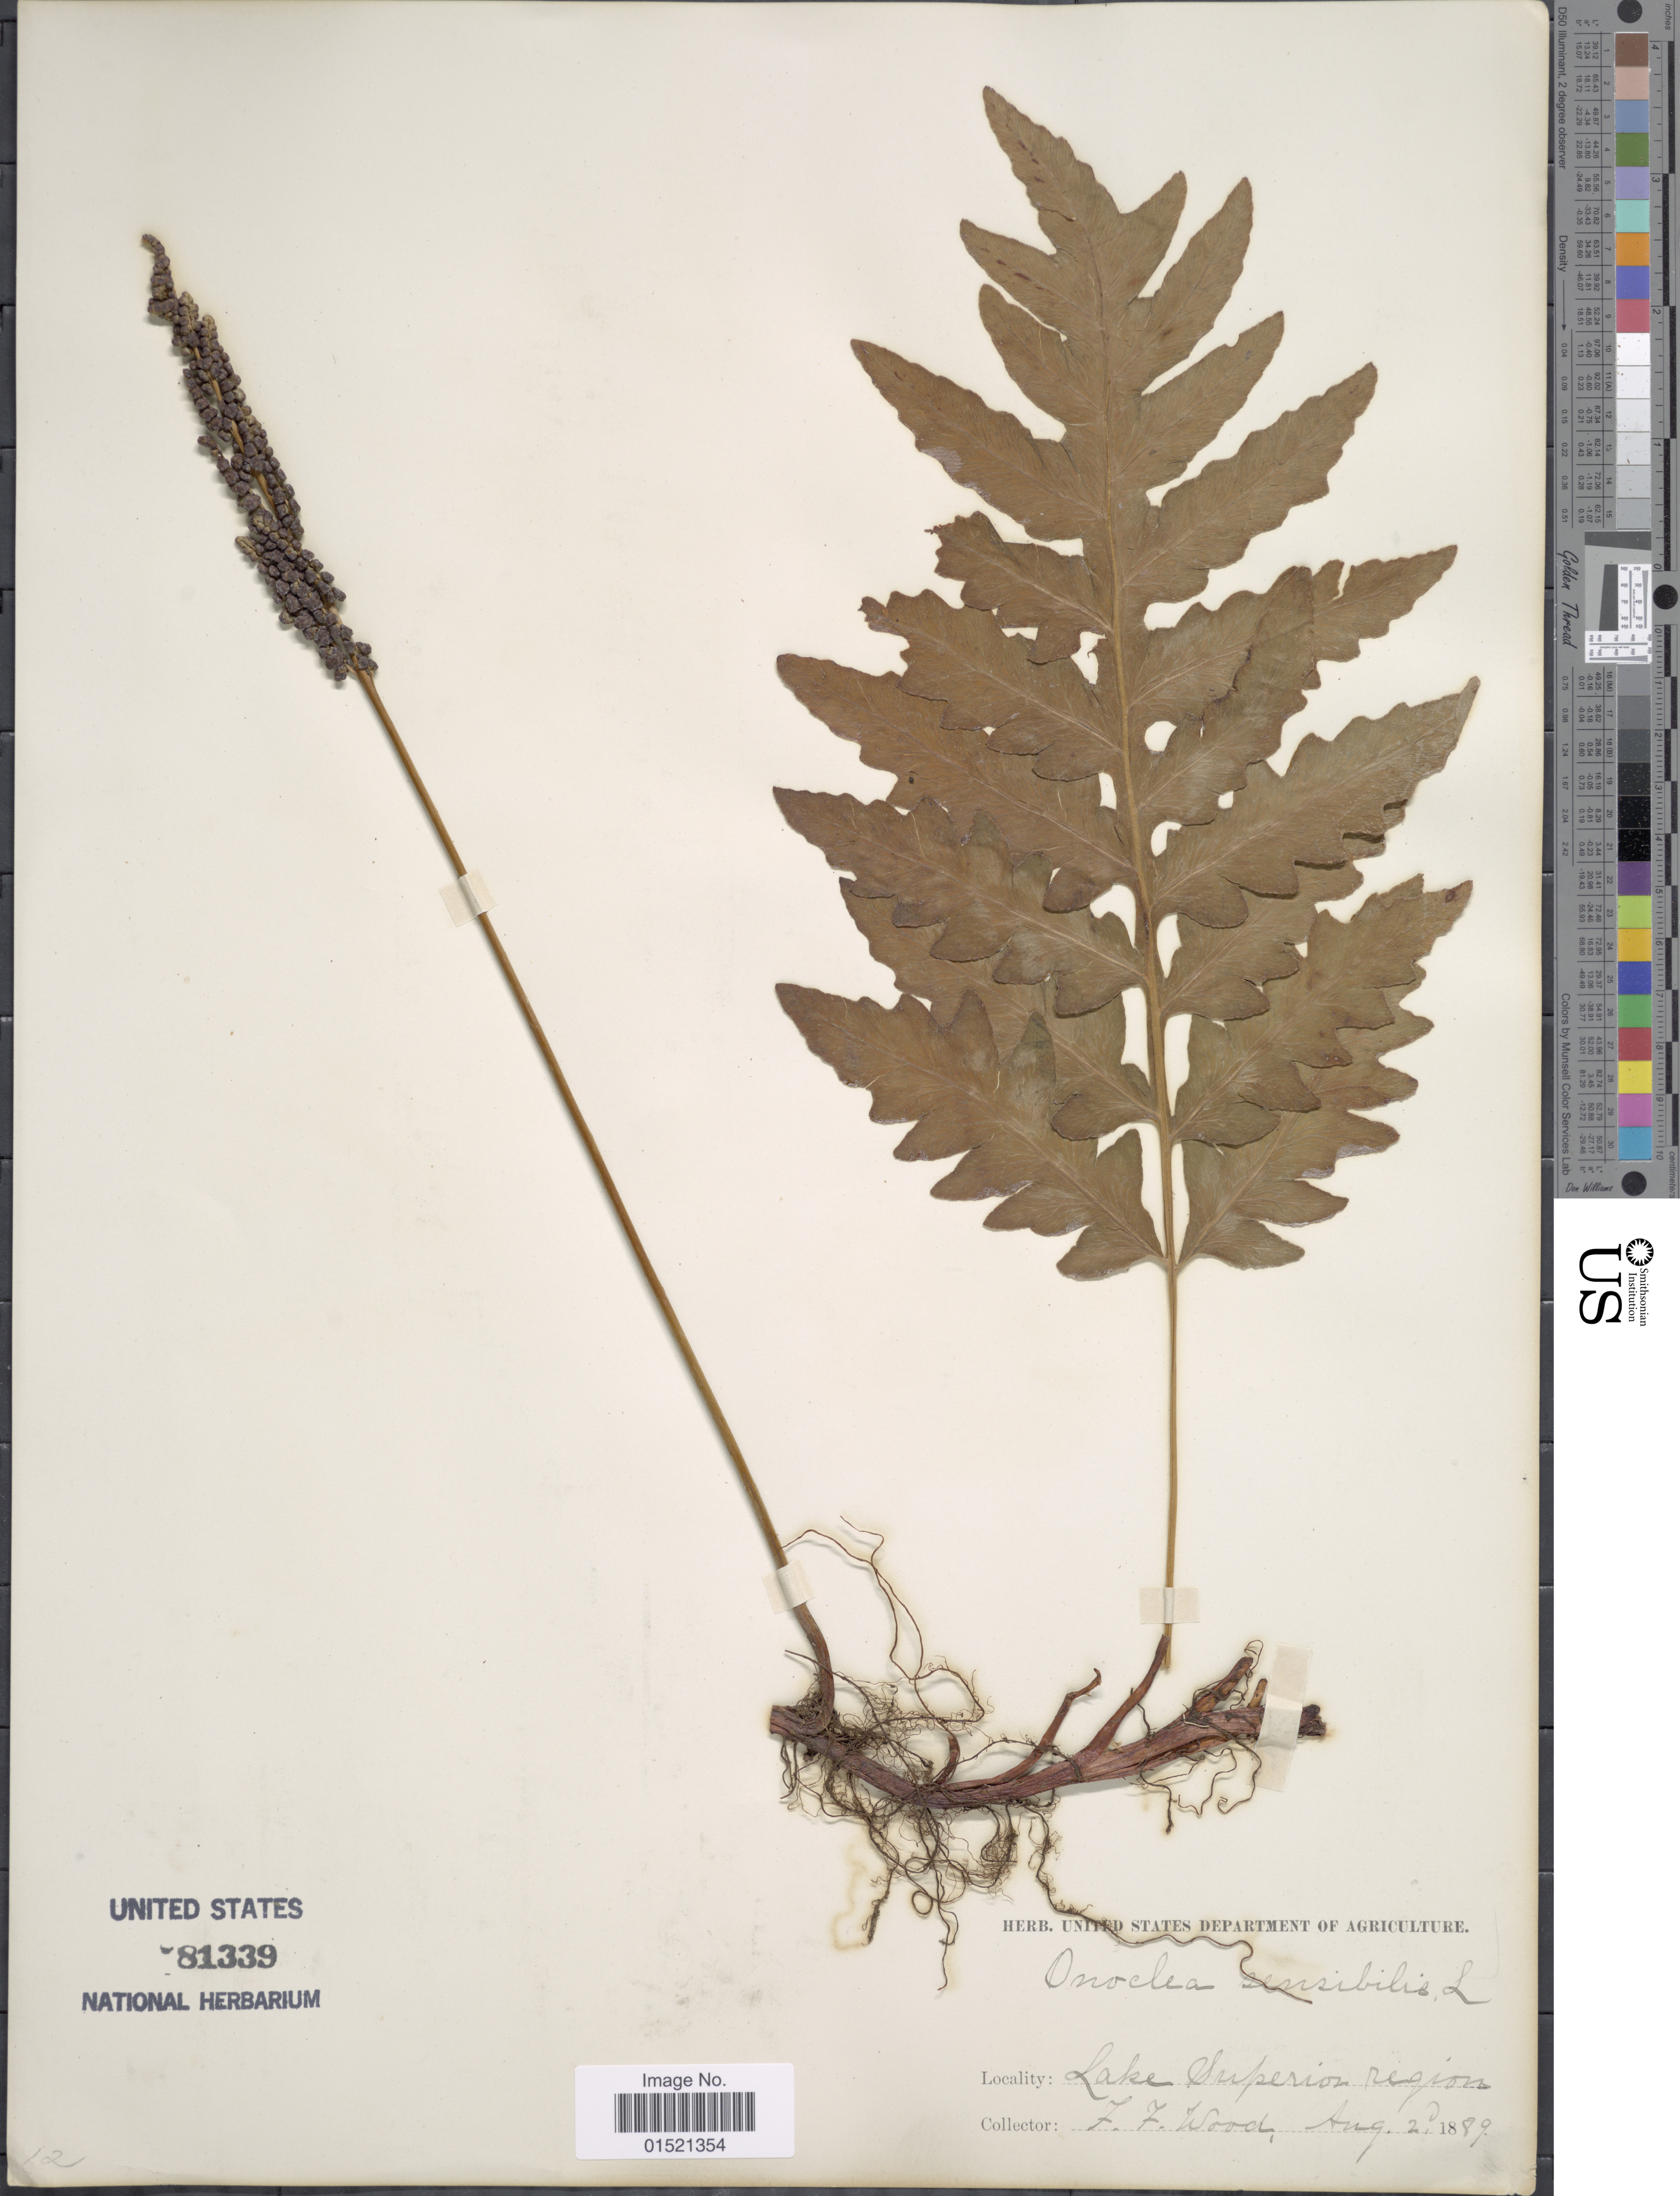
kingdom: Plantae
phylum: Tracheophyta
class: Polypodiopsida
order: Polypodiales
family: Onocleaceae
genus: Onoclea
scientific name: Onoclea sensibilis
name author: L.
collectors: J. Wood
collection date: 1889-08-20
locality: Lake Superior region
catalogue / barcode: US 81339